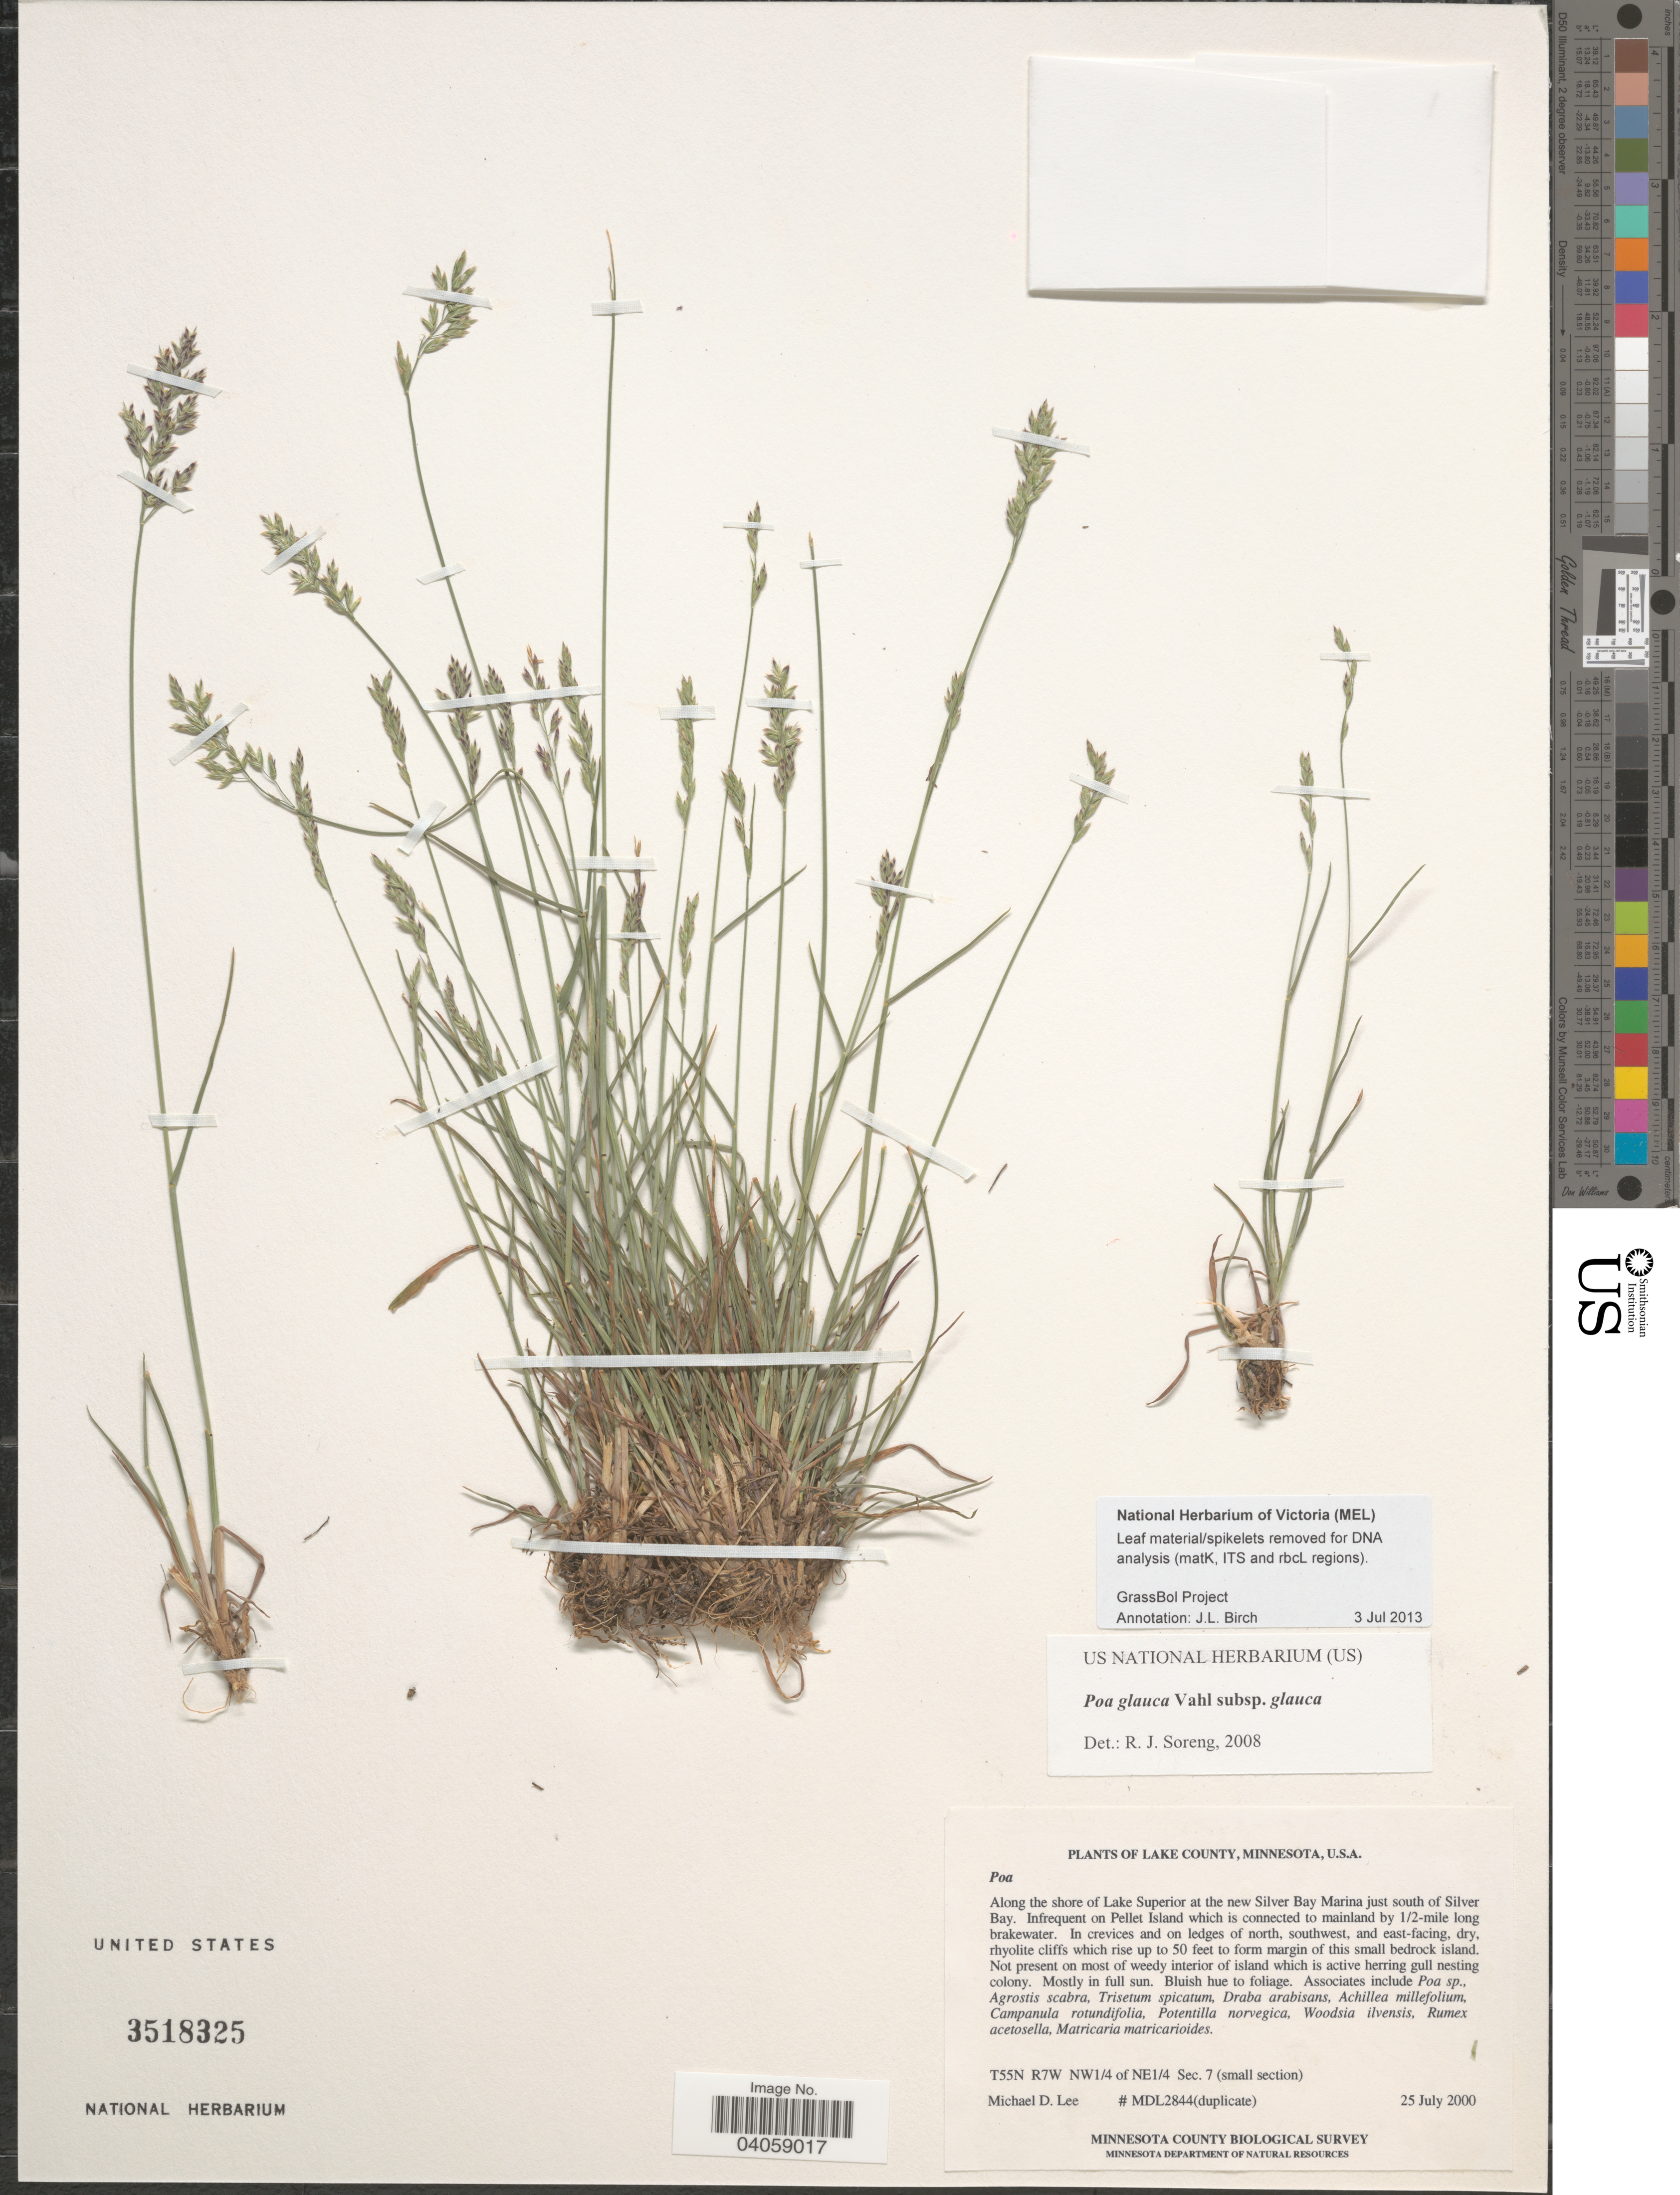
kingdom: Plantae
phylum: Tracheophyta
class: Liliopsida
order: Poales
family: Poaceae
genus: Poa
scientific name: Poa glauca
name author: Vahl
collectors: M. Lee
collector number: MDL2844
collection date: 2000-07-25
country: United States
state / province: Minnesota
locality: Lake County. Along the shore of Lake Superior at the new Silver Bay Marina just south of Silver Bay. On Pellet Island which is connected to mainland by 1/2-mile long brakewater. In crevices and on ledges of north, southwest, and east-facing, dry rhyolite cliffs which rise up to 50 feet to form margin of this small bedrock island. T55N R7W NW¼ of NE¼ Sec.7.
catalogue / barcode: US 3518325